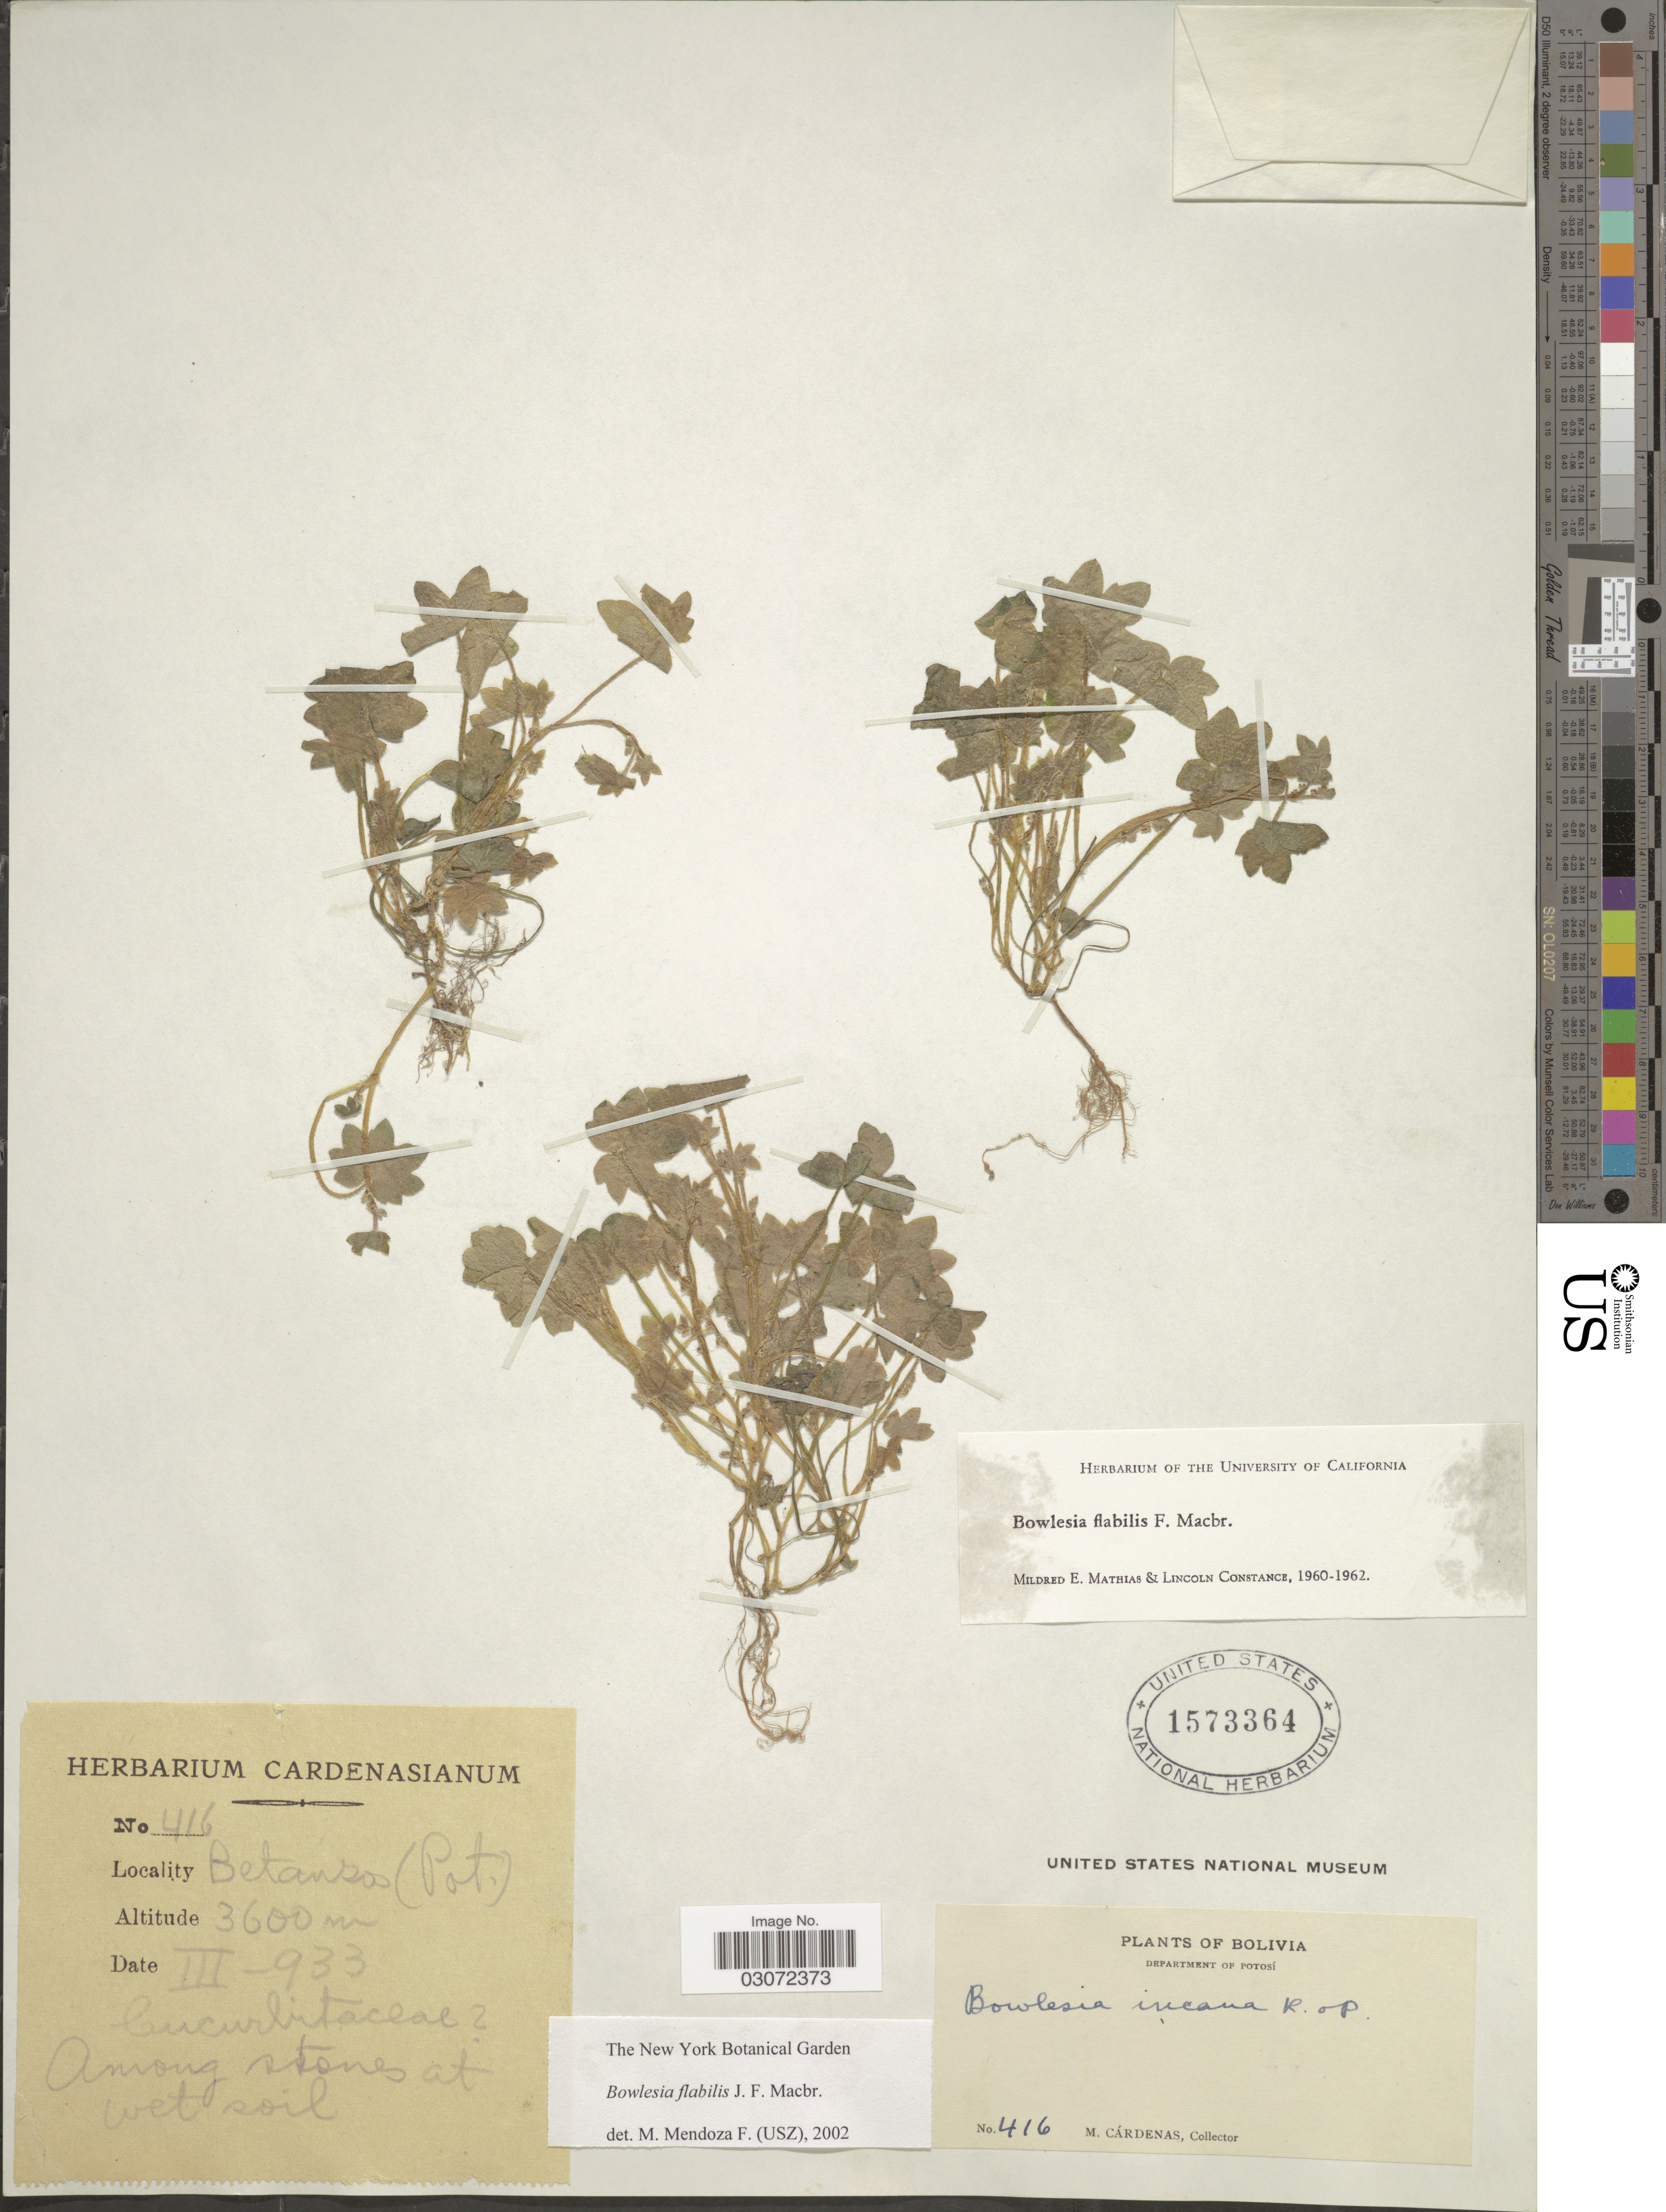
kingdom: Plantae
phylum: Tracheophyta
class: Magnoliopsida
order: Apiales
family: Apiaceae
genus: Bowlesia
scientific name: Bowlesia flabilis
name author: J.F. Macbr.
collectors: M. Cárdenas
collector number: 416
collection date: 1933-03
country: Bolivia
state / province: Potosi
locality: Department of Potosí, Betansos.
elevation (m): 3600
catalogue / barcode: US 1573364